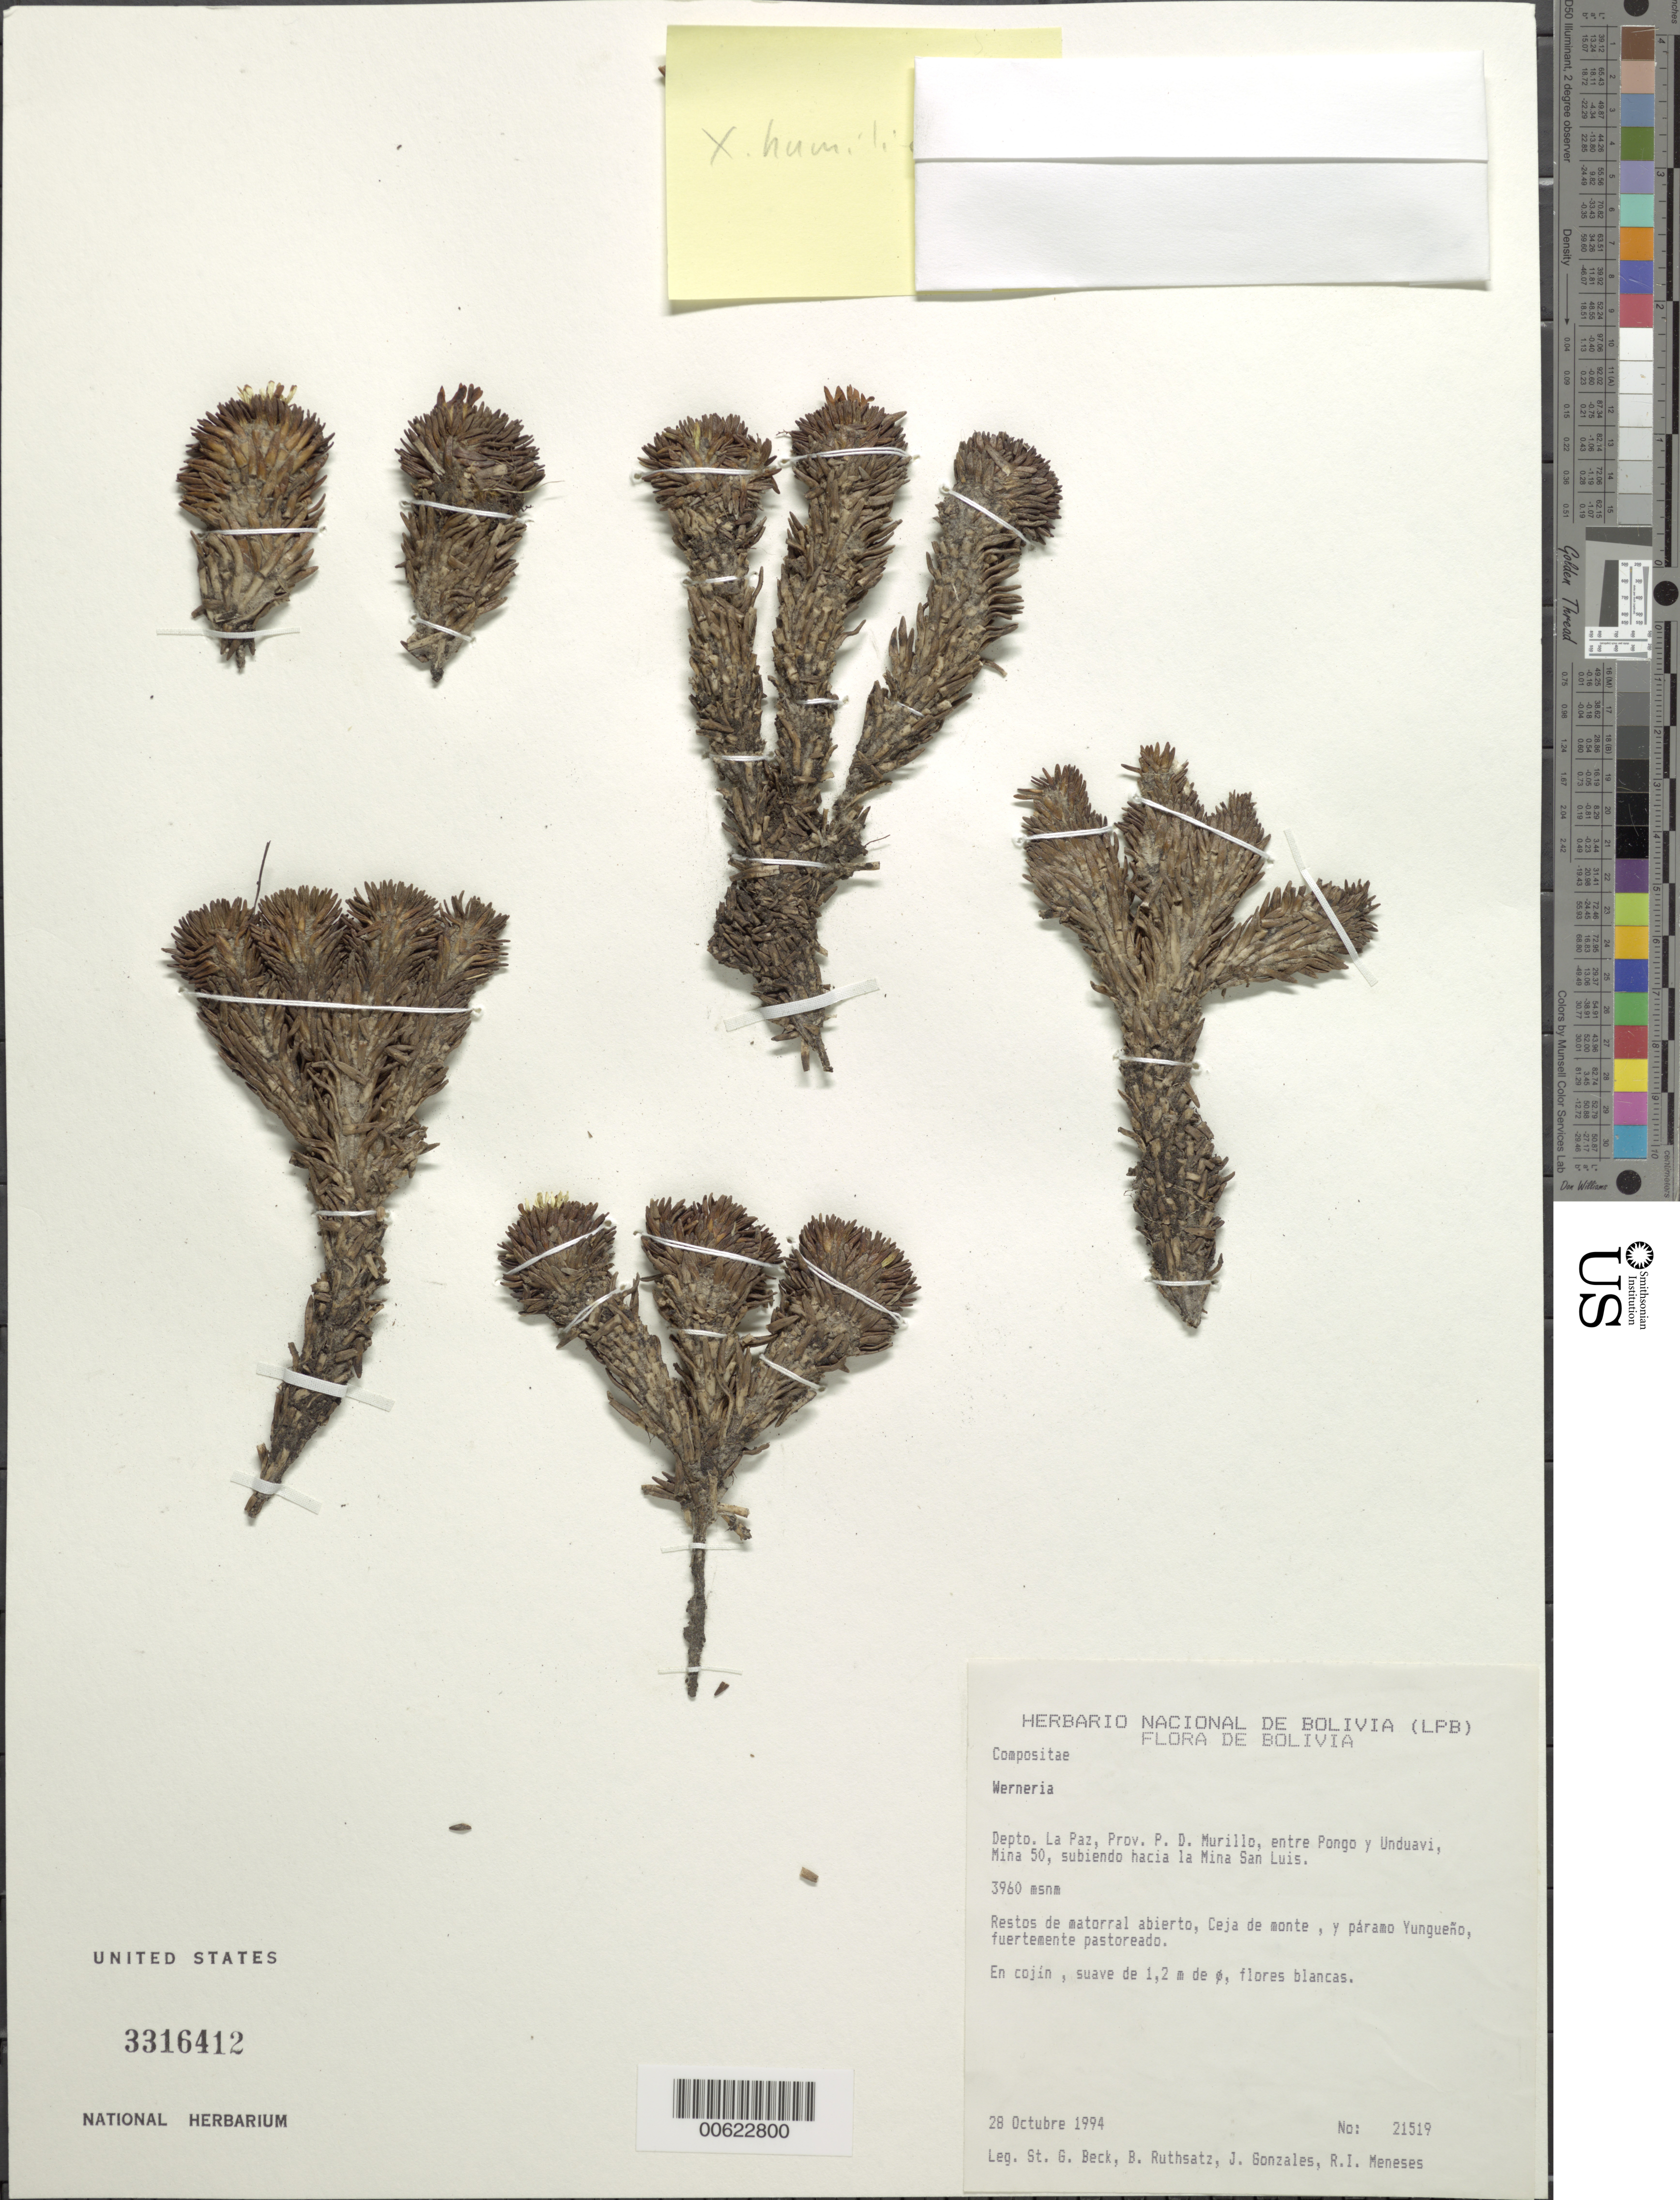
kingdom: Plantae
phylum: Tracheophyta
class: Magnoliopsida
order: Asterales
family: Asteraceae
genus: Xenophyllum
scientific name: Xenophyllum humile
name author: (Kunth) V.A. Funk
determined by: Funk, Vicki A., (BOT), Smithsonian Institution - National Museum of Natural History (UNITED STATES)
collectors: S. Beck, B. Ruthsatz, J. Gonzales & R. I. Meneses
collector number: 21519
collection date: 1994-10-28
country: Bolivia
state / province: La Paz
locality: P. D. Murillo: Pongo a Unduavi, Mina 50, subiendo hacia la Mina San Luis. Restos de matorral abierto, Ceja de monte, y páramo Yungueño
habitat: Fuertement pastoreado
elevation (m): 3960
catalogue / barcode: US 3316412